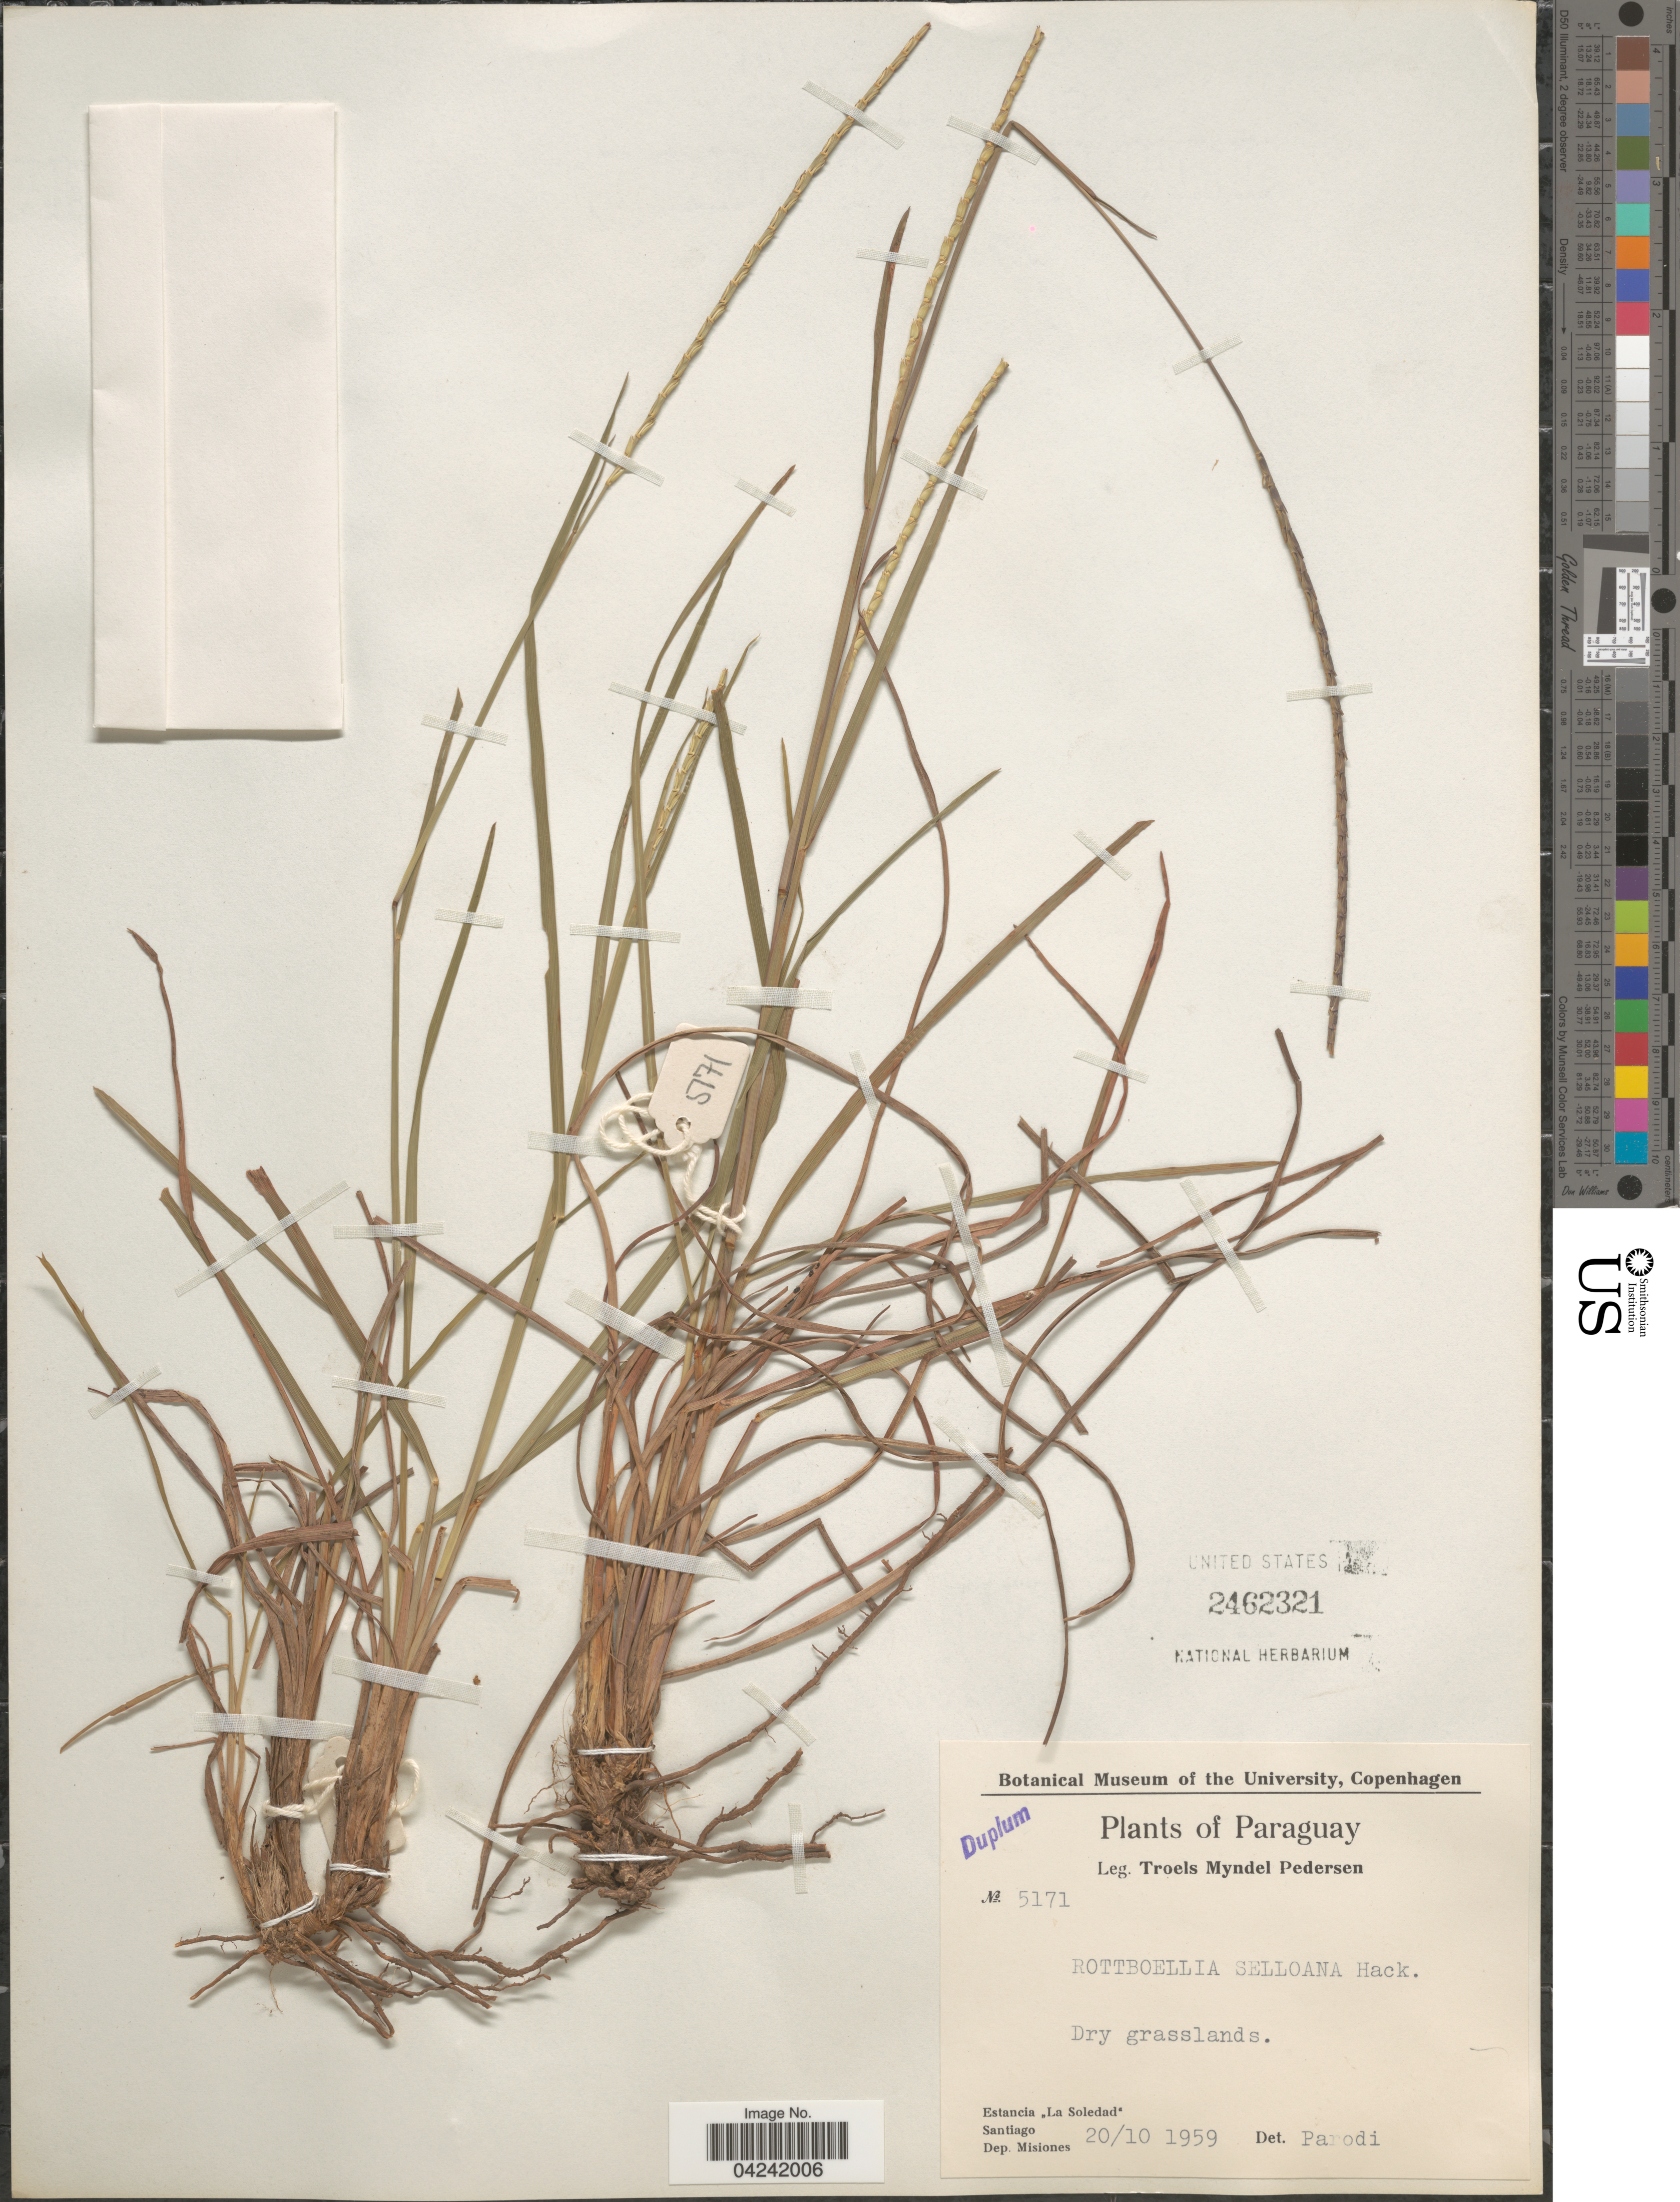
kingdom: Plantae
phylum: Tracheophyta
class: Liliopsida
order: Poales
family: Poaceae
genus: Mnesithea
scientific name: Mnesithea selloana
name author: (Hack.) de Koning & Sosef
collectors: T. Pederson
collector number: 5171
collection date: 1959-10-20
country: Paraguay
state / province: Misiones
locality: Estancia "La Soledad". Santiago. Dep. Misiones.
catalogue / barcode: US 2462321